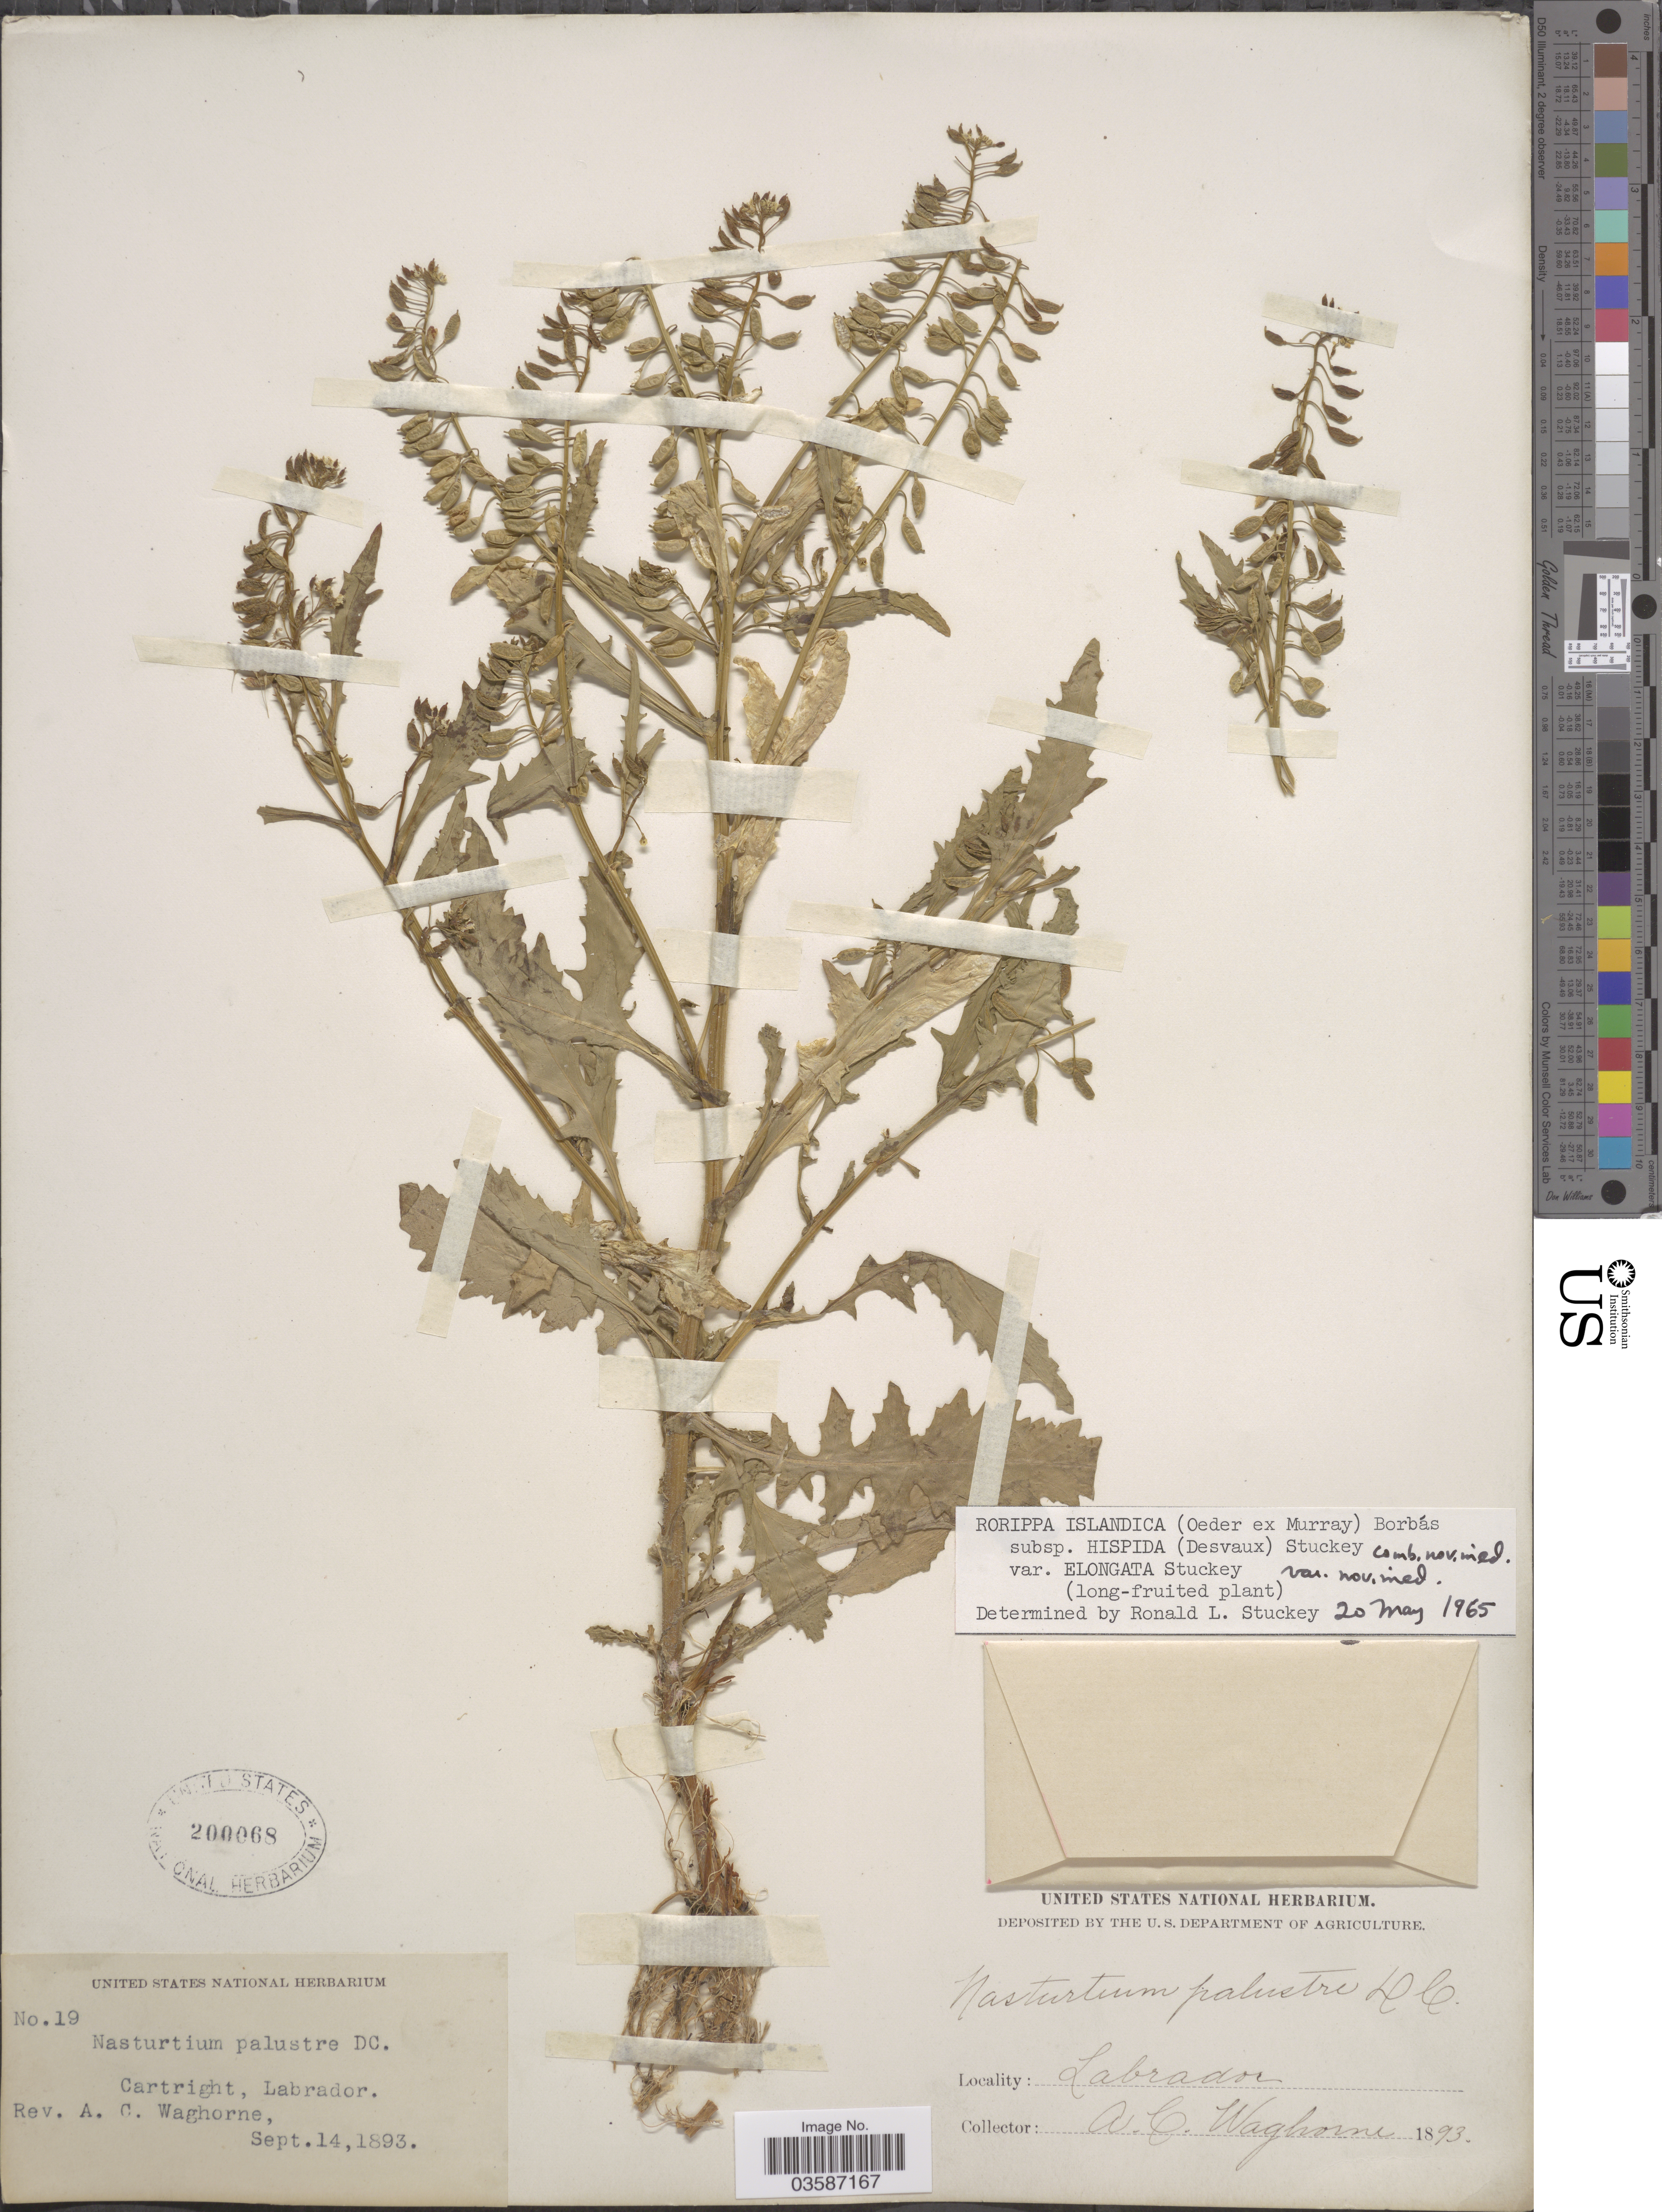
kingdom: Plantae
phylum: Tracheophyta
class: Magnoliopsida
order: Brassicales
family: Brassicaceae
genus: Rorippa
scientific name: Rorippa islandica var. elongata Stuckey var. nov. ined.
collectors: A. Waghorne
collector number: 19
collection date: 1893-09-14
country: Canada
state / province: Newfoundland and Labrador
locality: Cartright, Labrador.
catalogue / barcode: US 200068